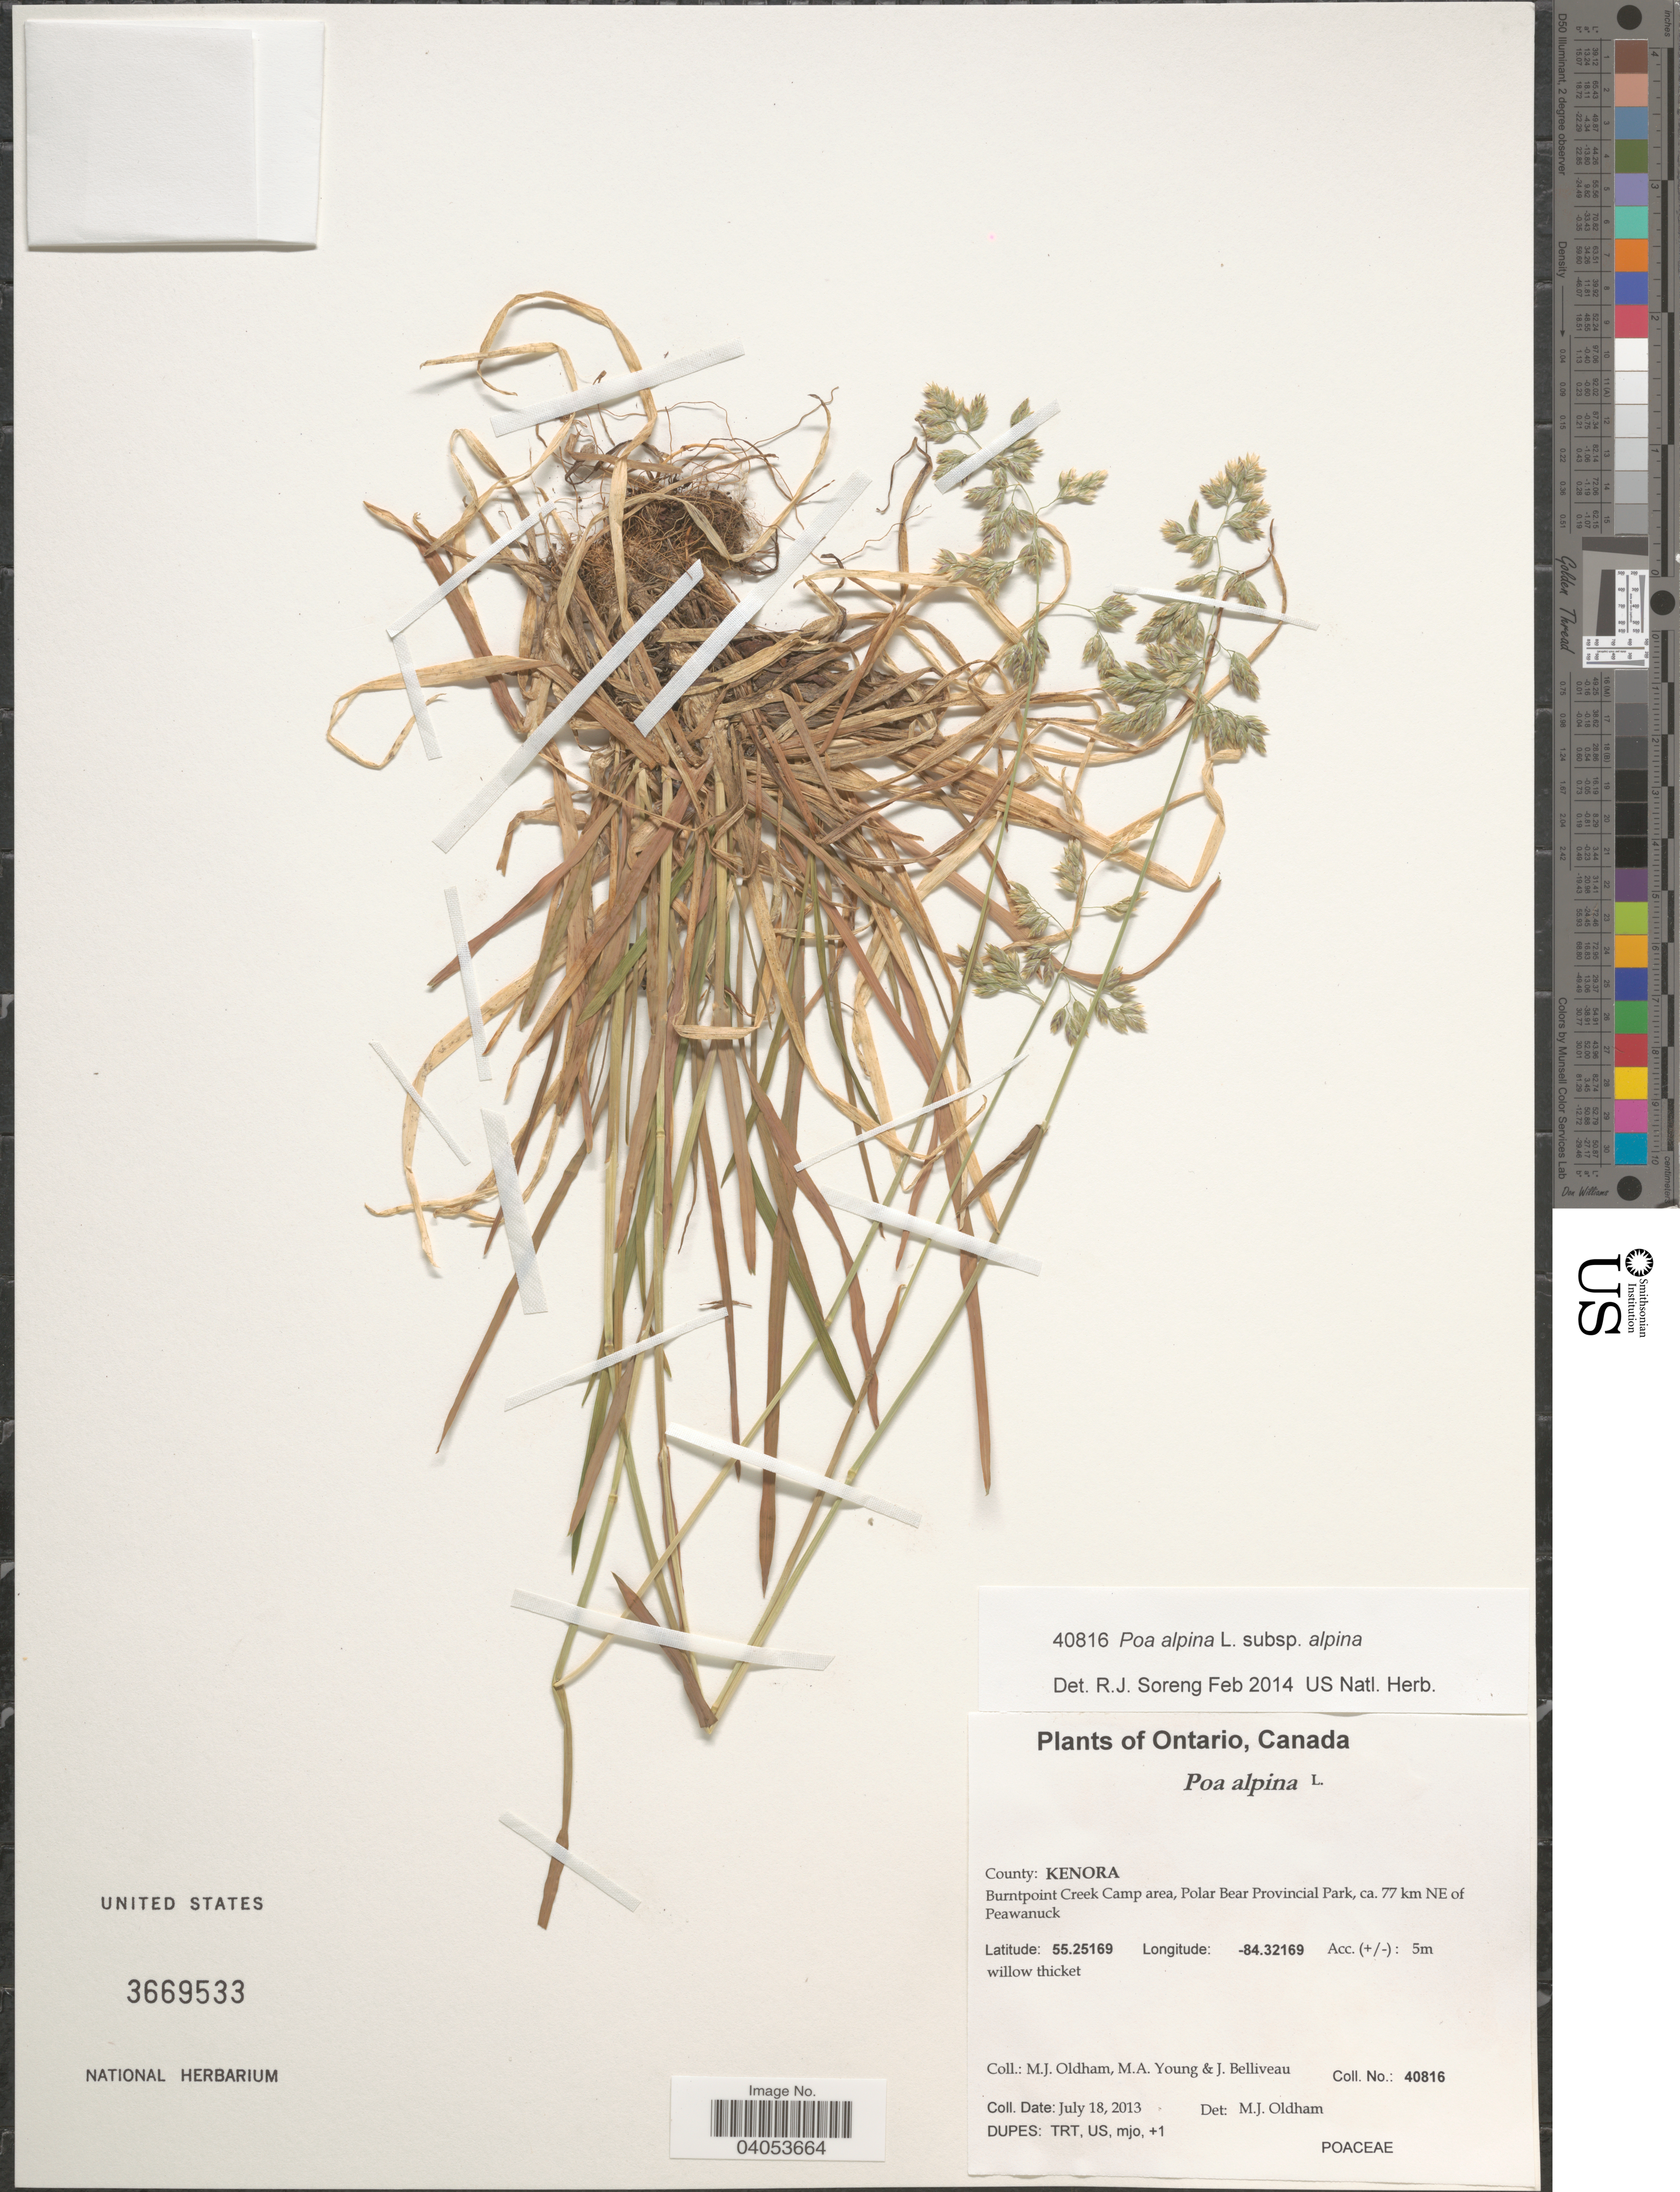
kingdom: Plantae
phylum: Tracheophyta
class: Liliopsida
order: Poales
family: Poaceae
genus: Poa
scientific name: Poa alpina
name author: L.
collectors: M. Oldham, M. Young & J. Belliveau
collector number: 40816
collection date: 2013-07-18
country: Canada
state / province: Ontario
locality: County: Kenora. Burntpoint Creek Camp area, Polar Bear Provincial Park, ca. 77 km NE of Peawanuck.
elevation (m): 5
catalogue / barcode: US 3669533